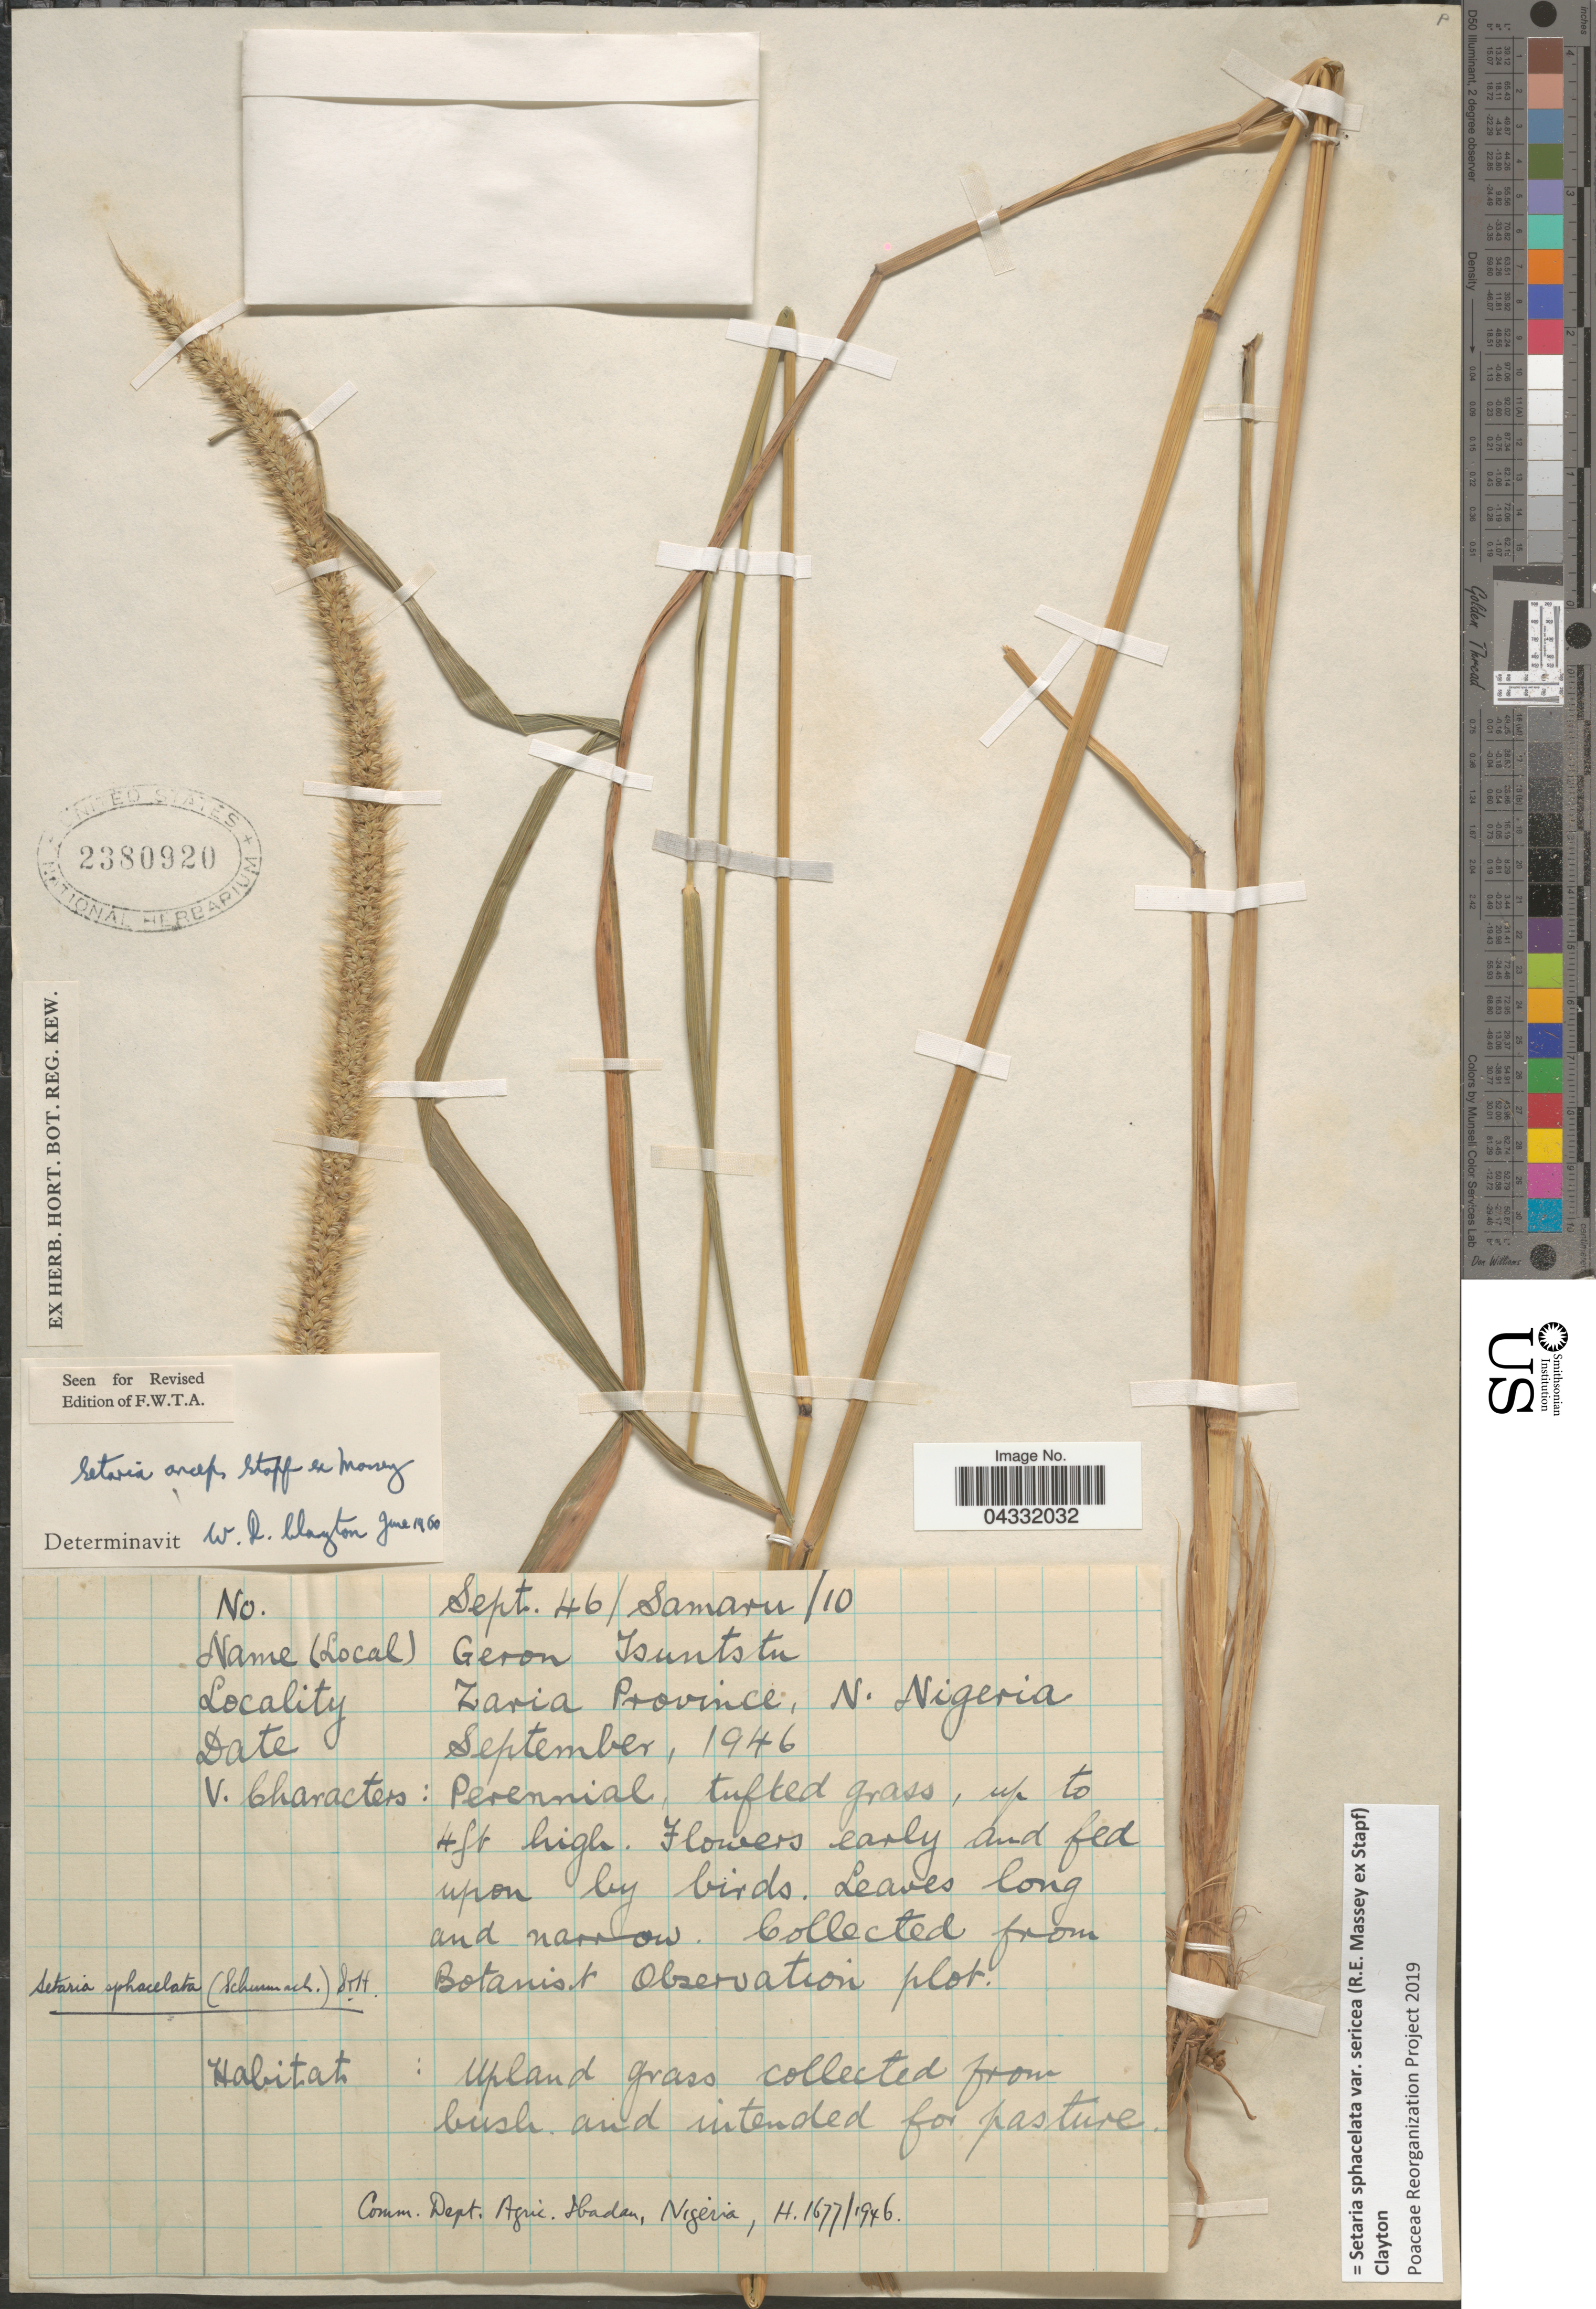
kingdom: Plantae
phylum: Tracheophyta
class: Liliopsida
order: Poales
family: Poaceae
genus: Setaria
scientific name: Setaria sphacelata var. sericea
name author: (R.E. Massey ex Stapf) Clayton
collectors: Samaru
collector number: Sept. 46/ Samaru/10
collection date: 1946-09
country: Nigeria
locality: Zaria Province, N. Nigeria.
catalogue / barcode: US 2380920